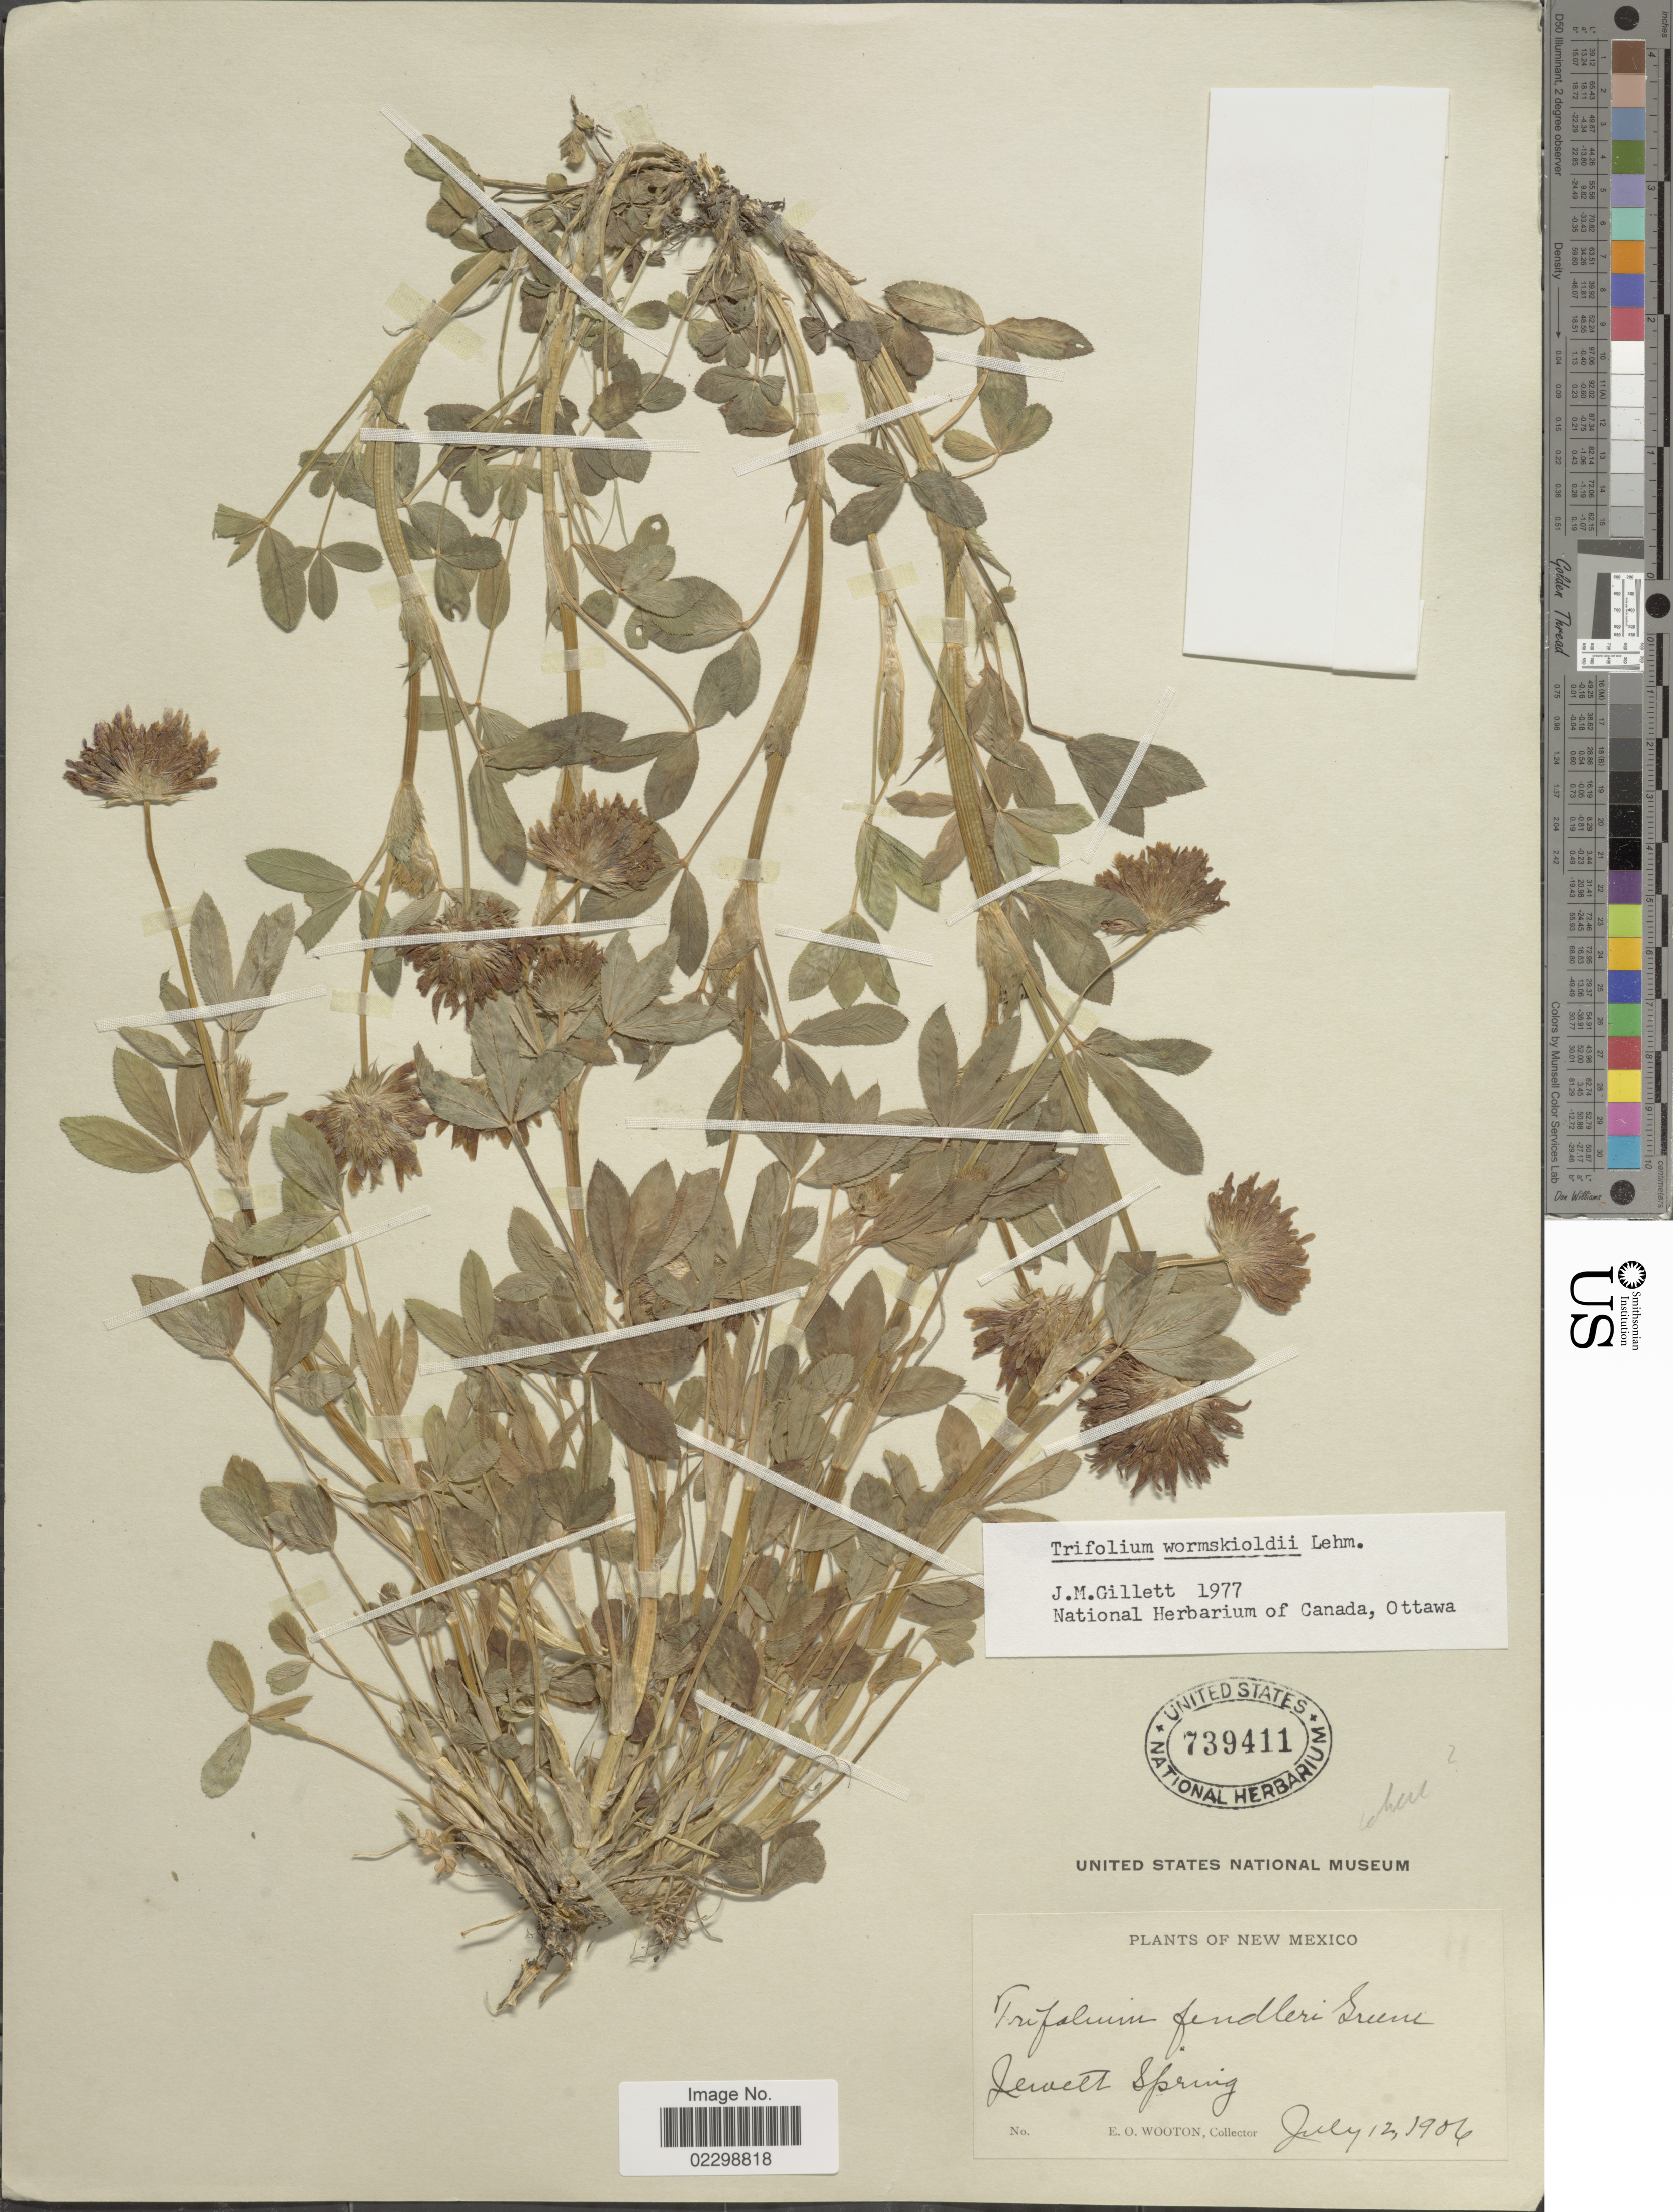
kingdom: Plantae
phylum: Tracheophyta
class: Magnoliopsida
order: Fabales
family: Fabaceae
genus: Trifolium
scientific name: Trifolium wormskioldii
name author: Lehm.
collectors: E. O. Wooton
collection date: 1906-07-12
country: United States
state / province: New Mexico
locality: Jewett Spring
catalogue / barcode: US 739411